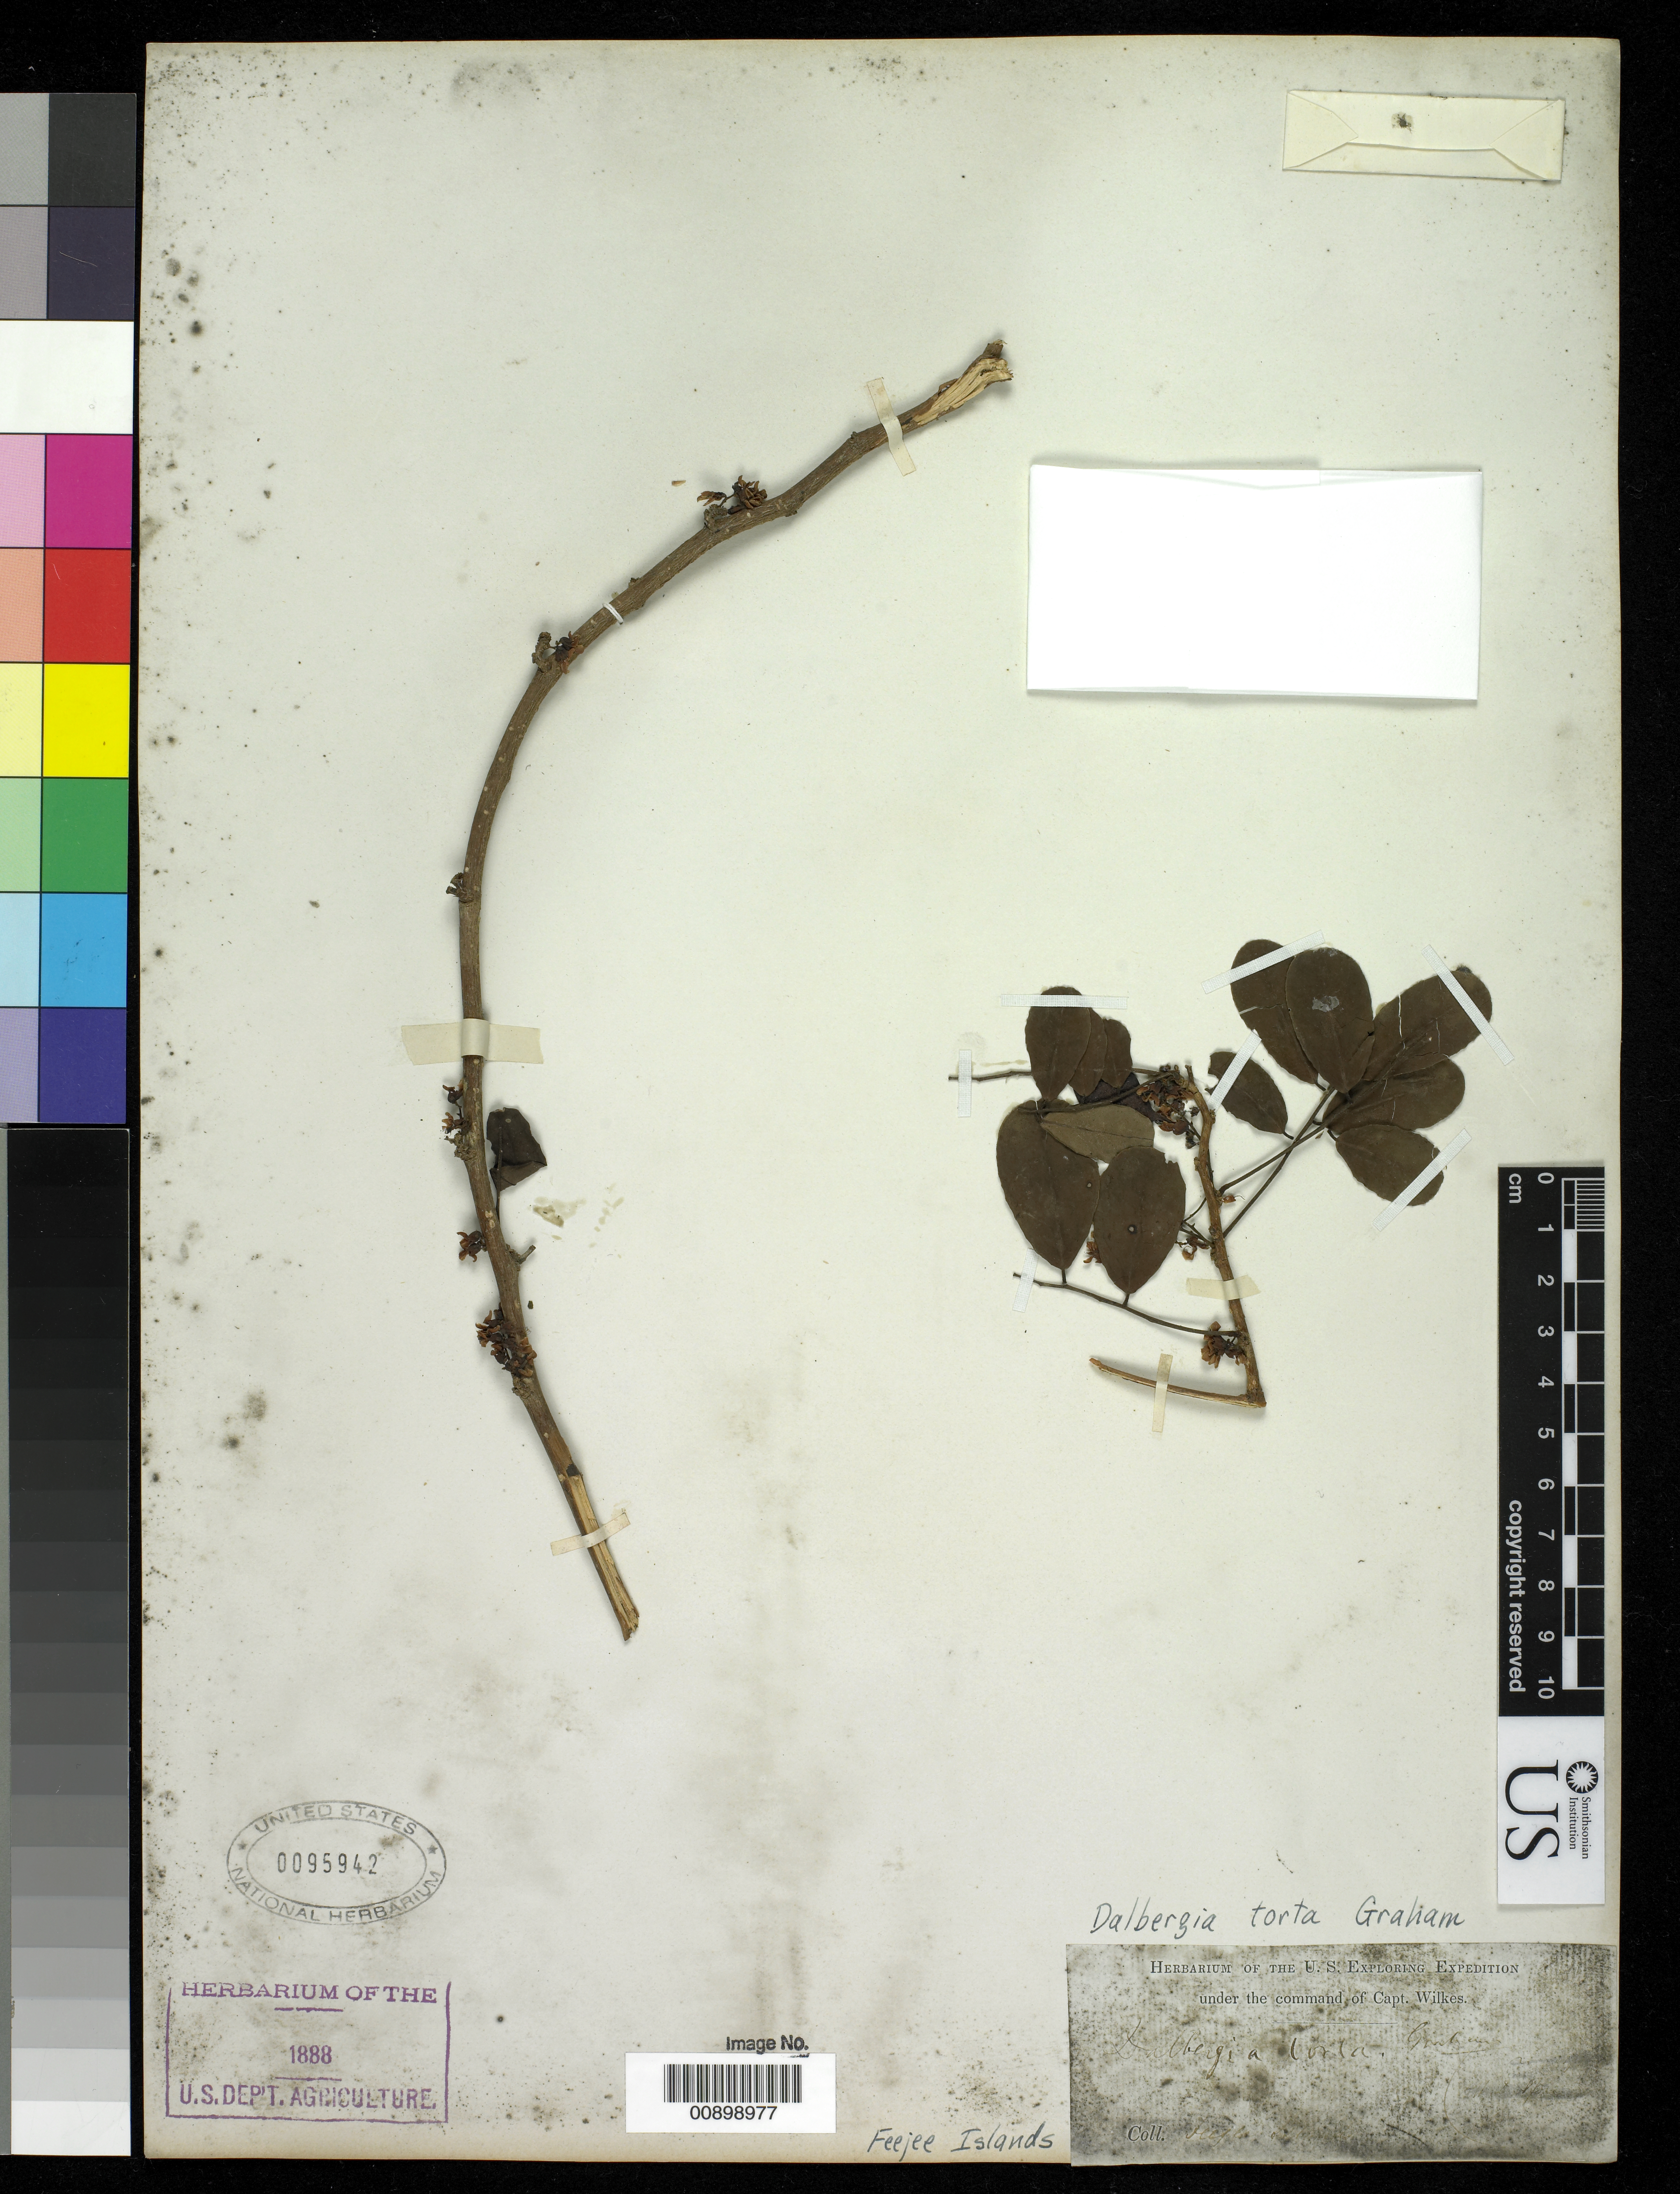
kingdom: Plantae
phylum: Tracheophyta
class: Magnoliopsida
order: Fabales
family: Fabaceae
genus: Dalbergia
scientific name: Dalbergia candenatensis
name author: (Dennst.) Pr.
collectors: Wilkes Explor. Exped.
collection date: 1838/1842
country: Fiji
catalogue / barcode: US 95942